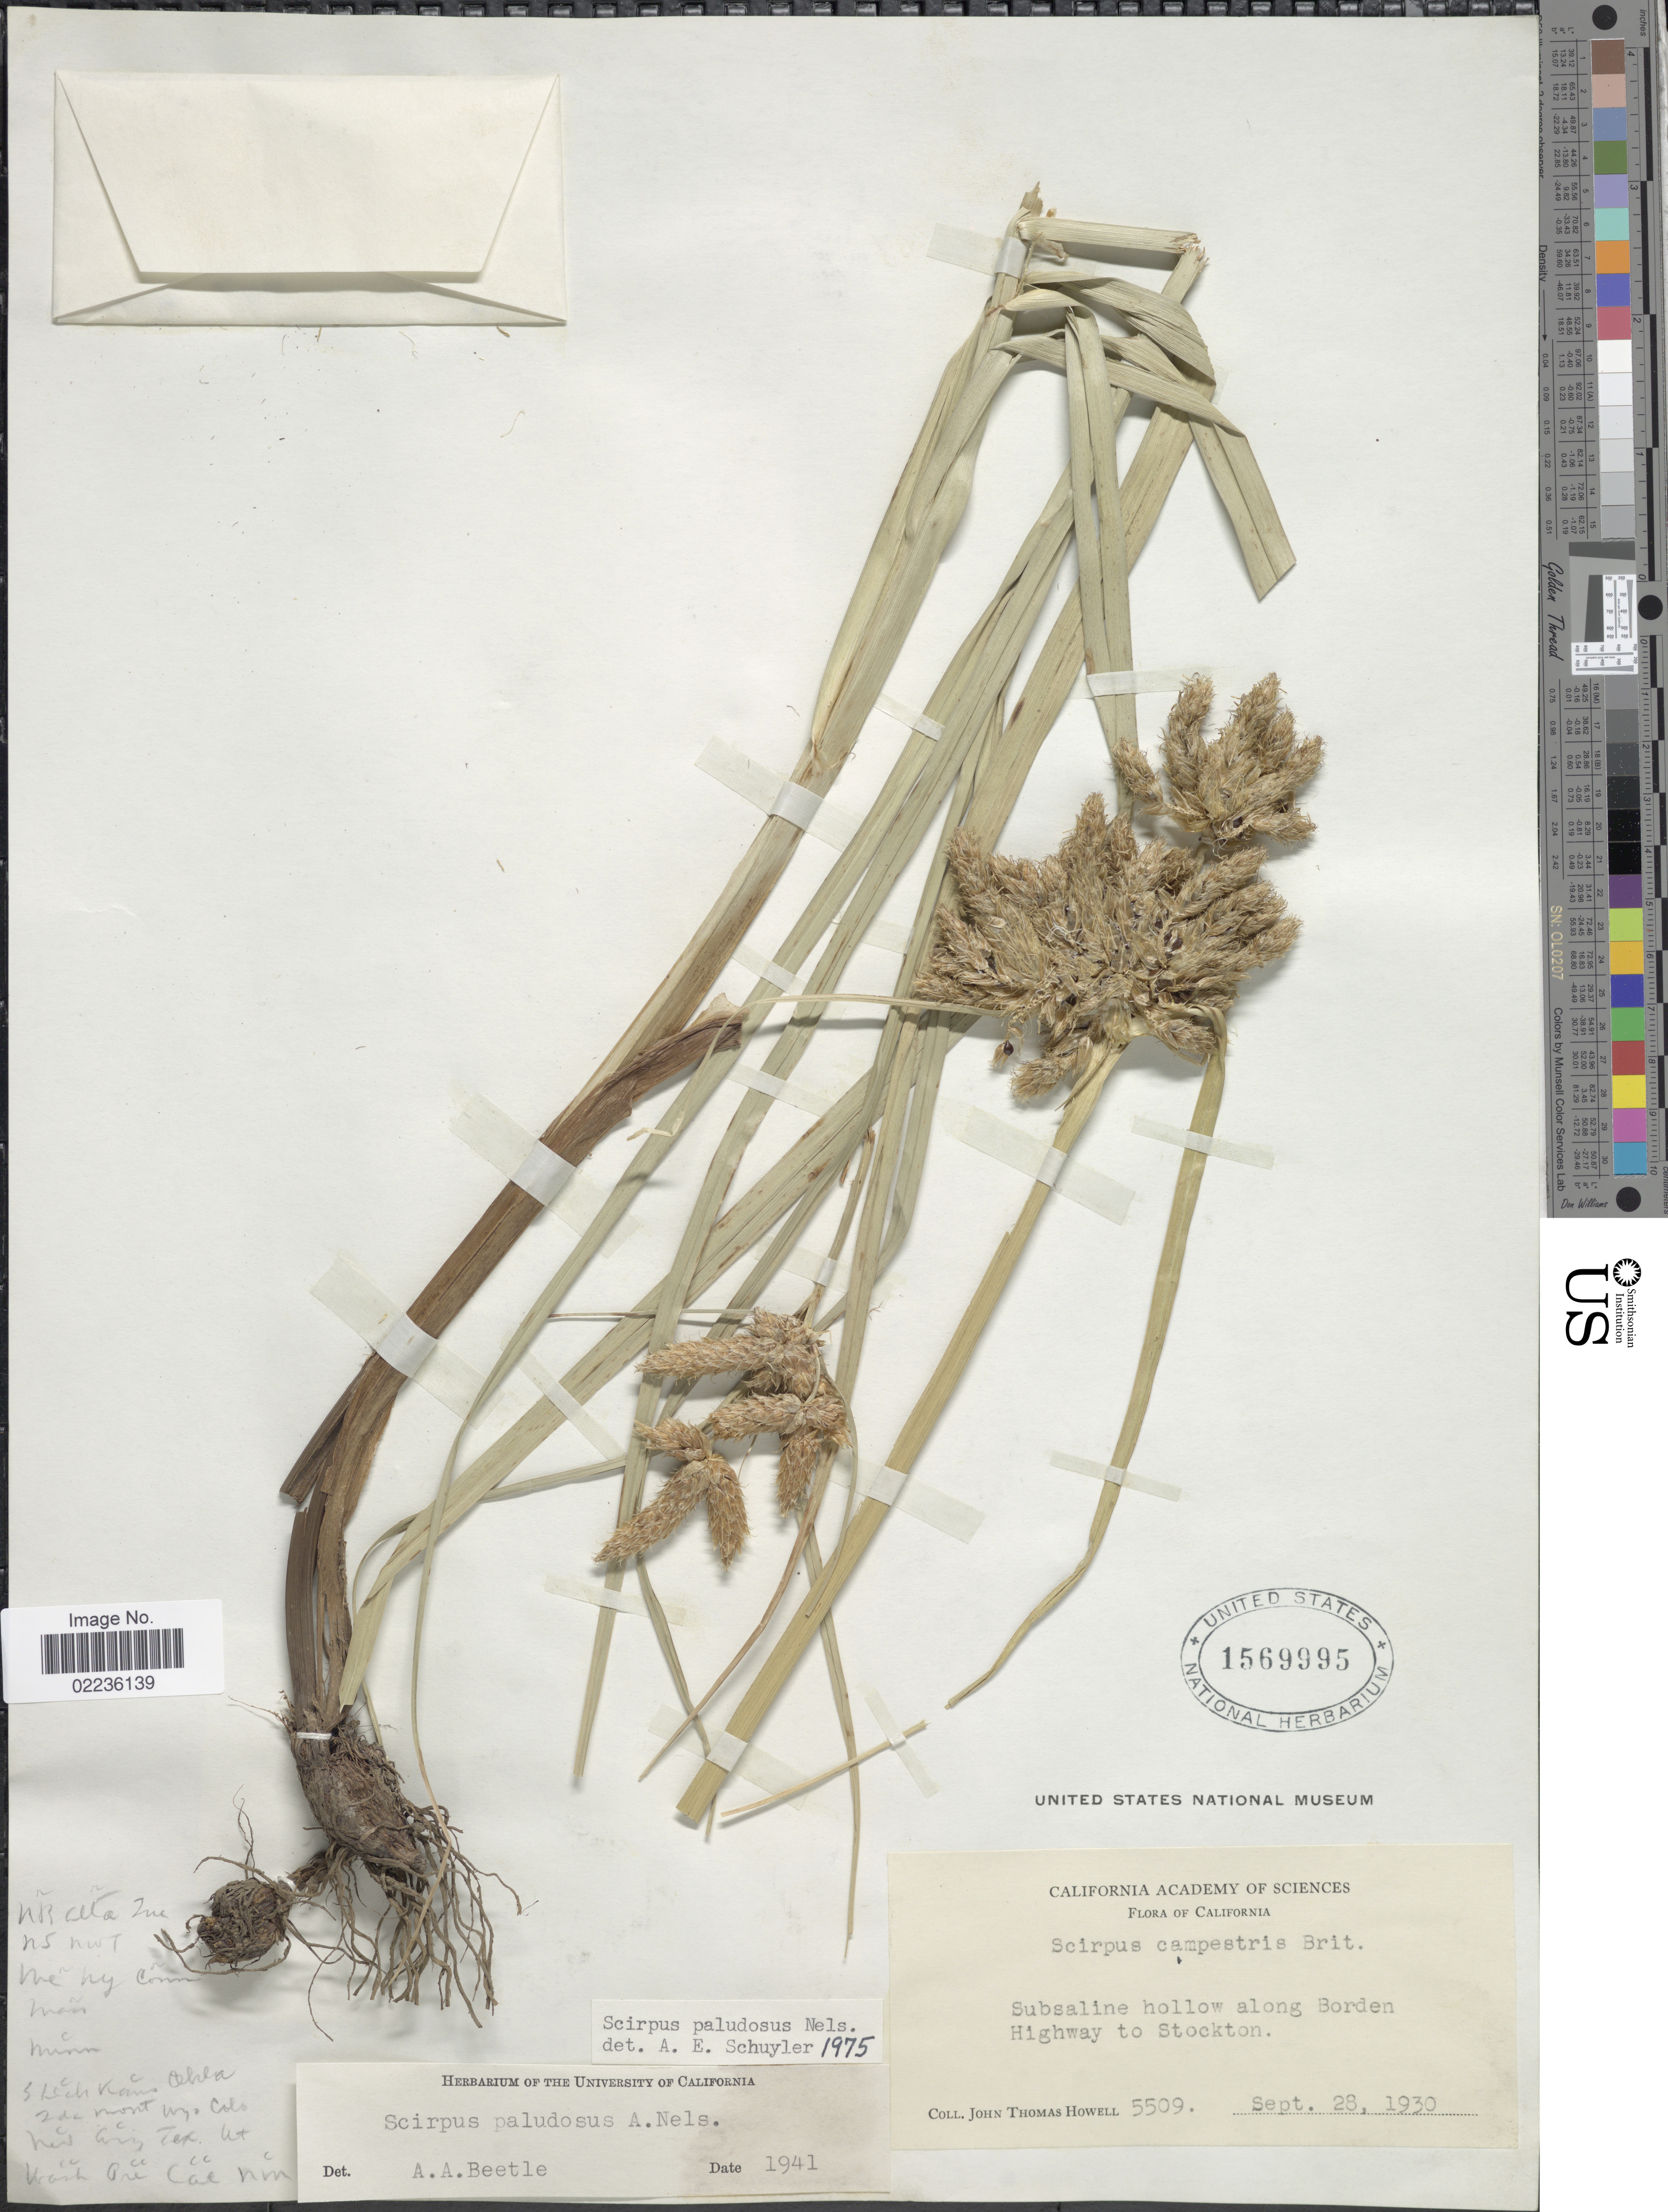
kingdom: Plantae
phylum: Tracheophyta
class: Liliopsida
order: Poales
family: Cyperaceae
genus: Bolboschoenus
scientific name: Bolboschoenus maritimus subsp. paludosus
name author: (A. Nelson) T. Koyama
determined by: Strong, M. T., (US), Smithsonian Institution - National Museum of Natural History (UNITED STATES)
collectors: J. T. Howell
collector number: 5509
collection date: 1930-09-28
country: United States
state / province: California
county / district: San Joaquin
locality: Subsaline hollow along Borden Highway to Stockton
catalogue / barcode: US 1569995